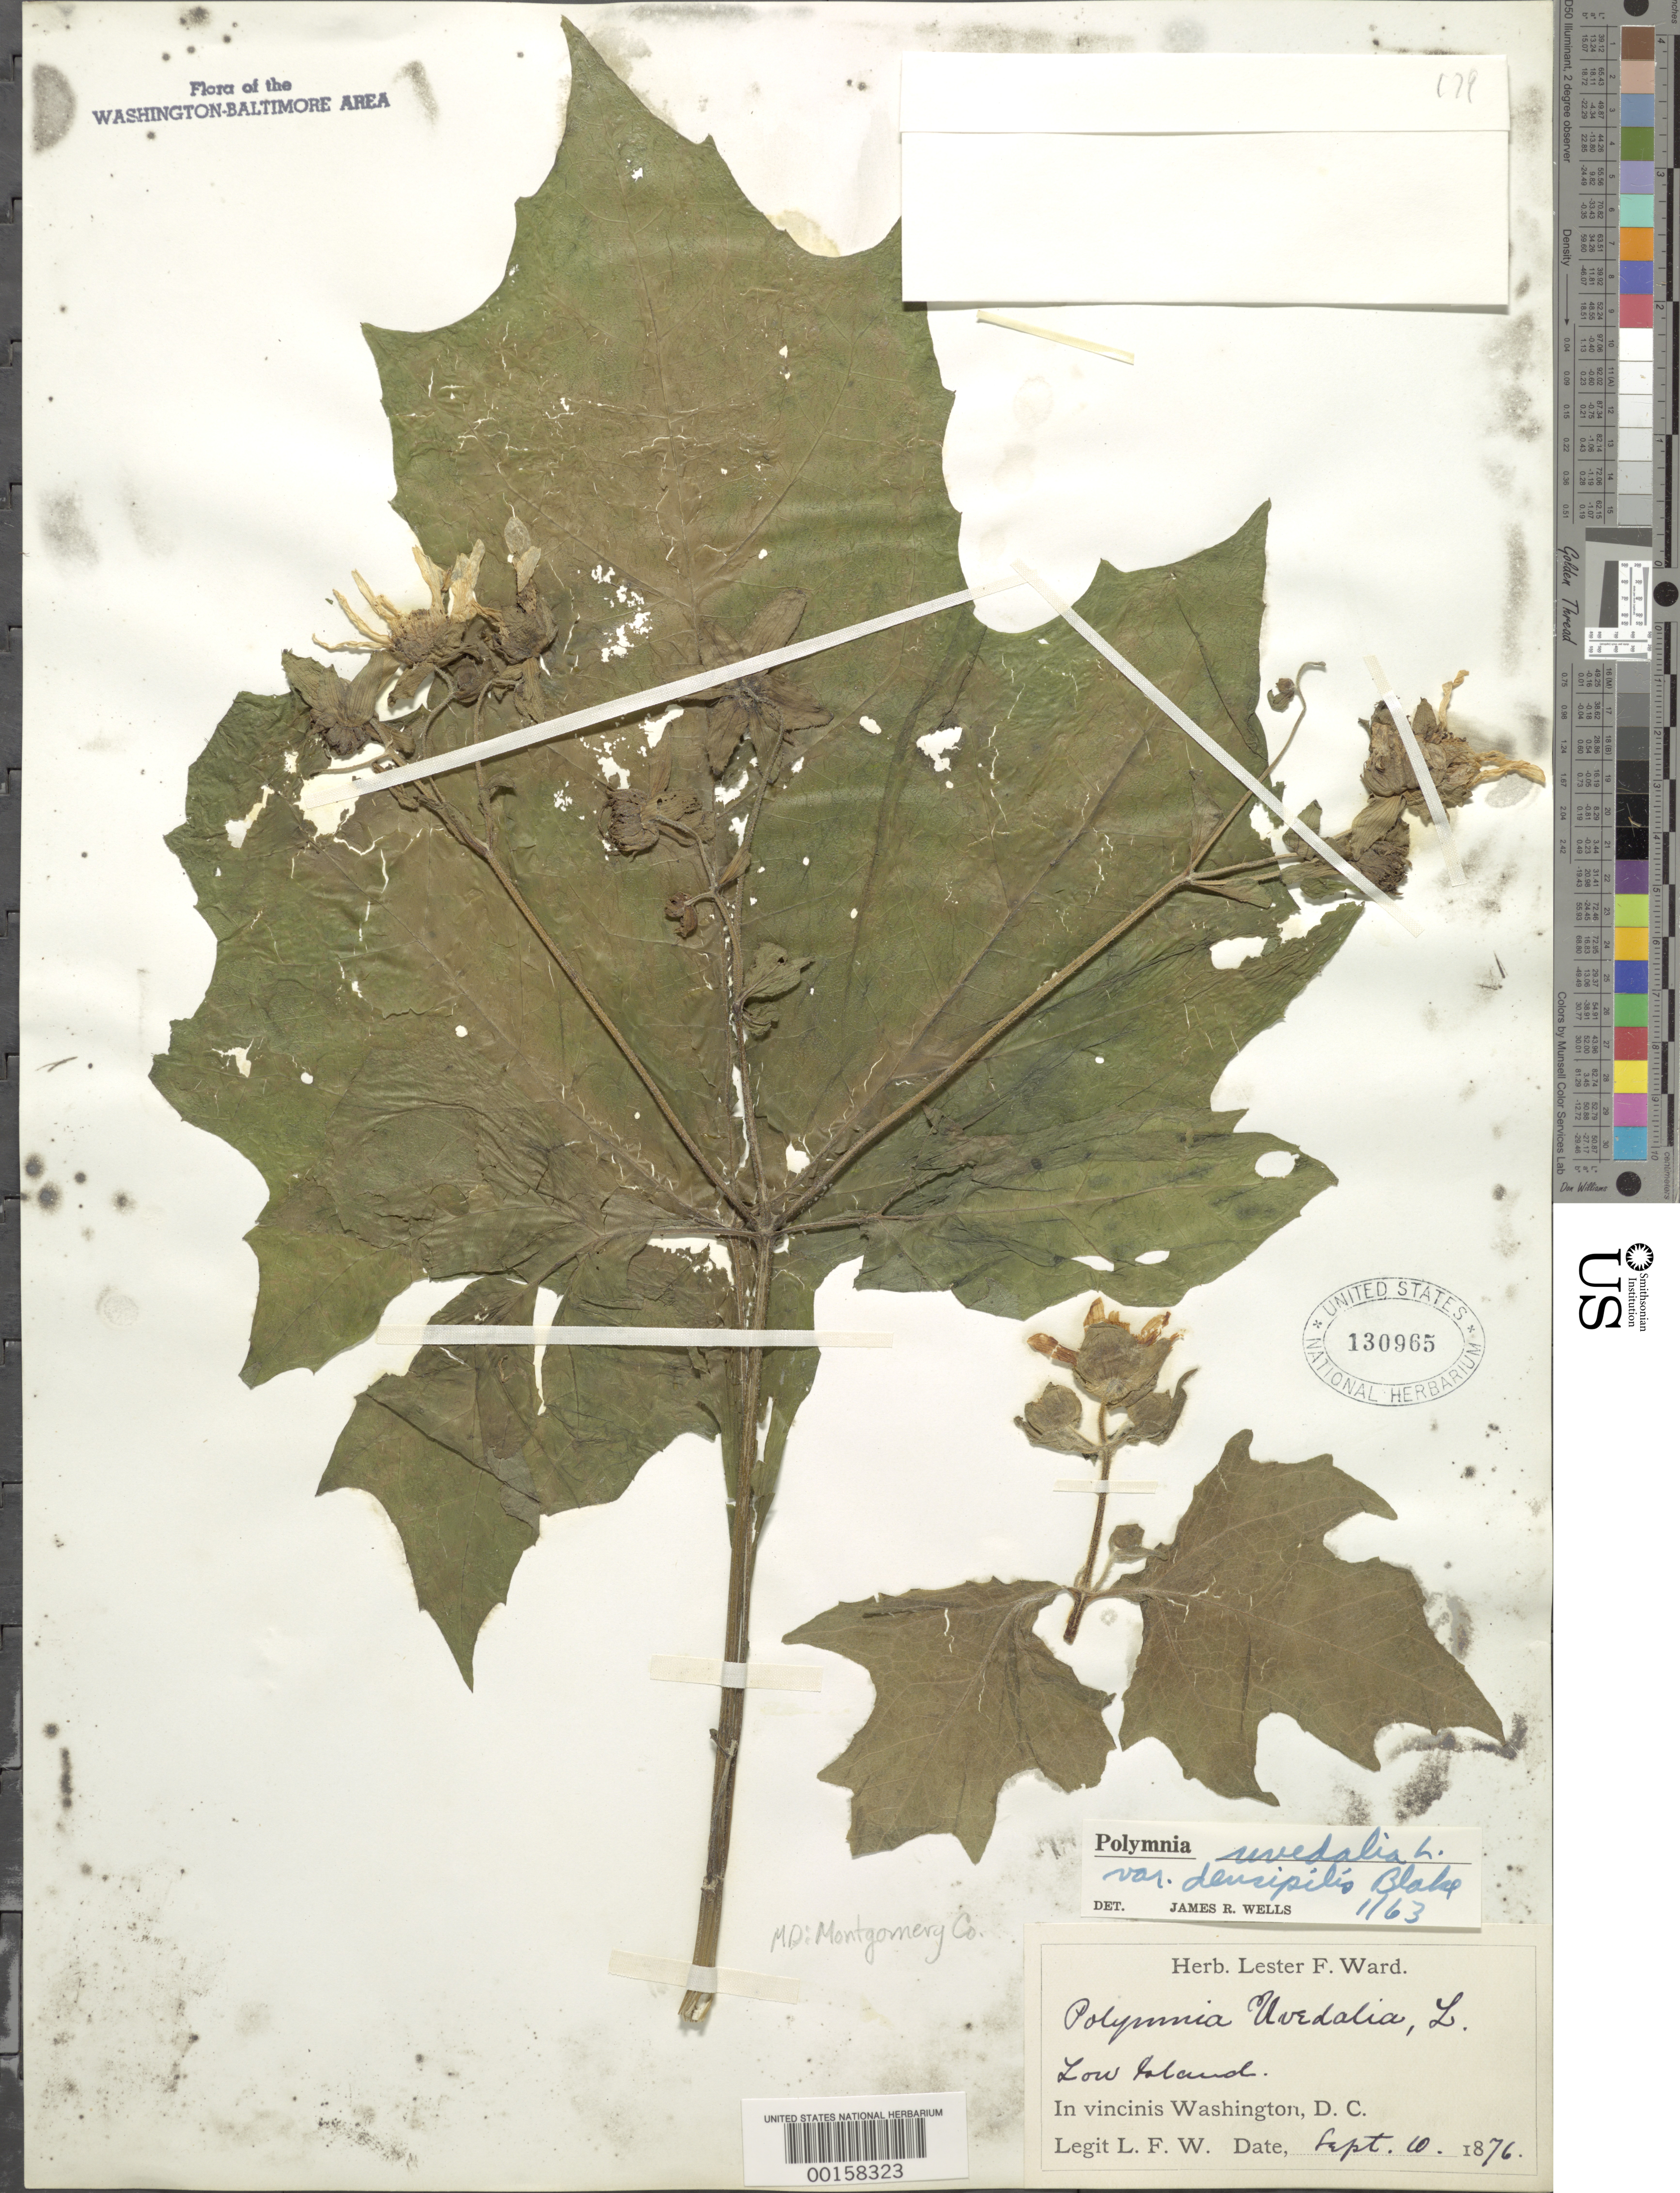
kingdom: Plantae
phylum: Tracheophyta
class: Magnoliopsida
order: Asterales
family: Asteraceae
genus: Smallanthus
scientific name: Smallanthus uvedalia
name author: (L.) Mack. ex Mack.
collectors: L. F. Ward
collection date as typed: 10 Sep 1876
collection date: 1876-09-10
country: United States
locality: Low Island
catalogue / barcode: US 130965